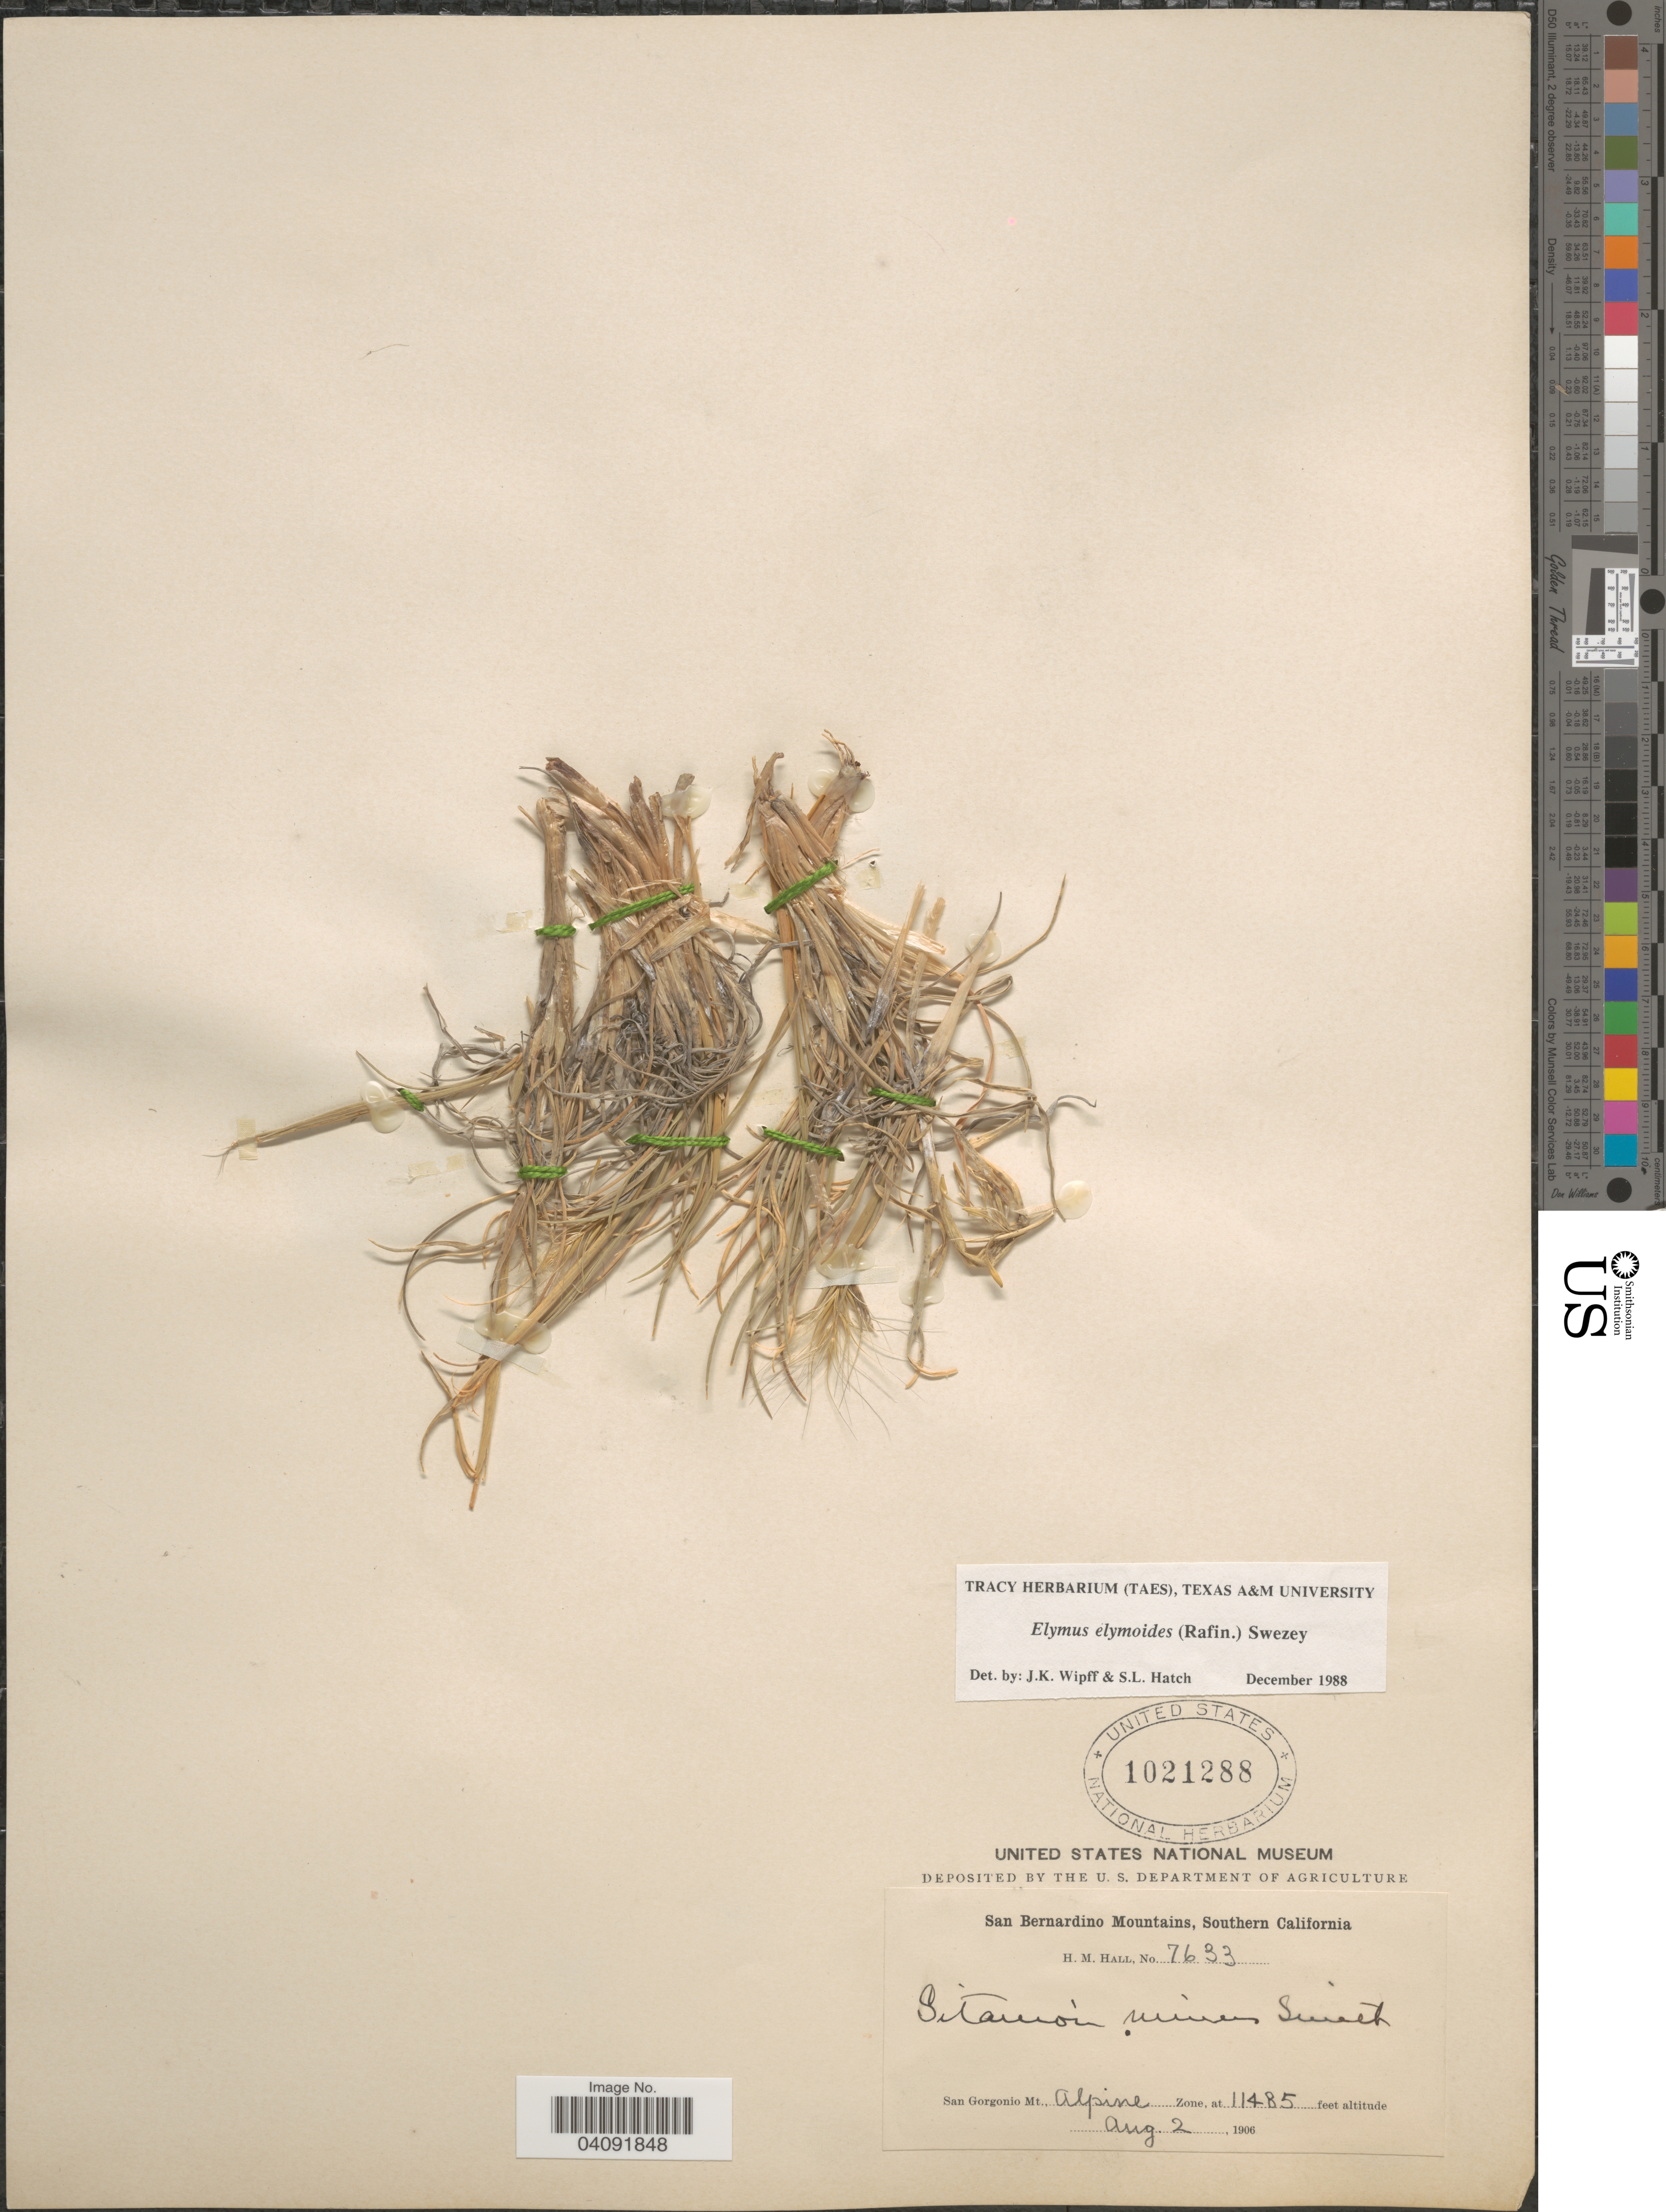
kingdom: Plantae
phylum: Tracheophyta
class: Liliopsida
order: Poales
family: Poaceae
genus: Elymus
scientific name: Elymus elymoides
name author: (Raf.) Swezey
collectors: H. M. Hall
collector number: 7633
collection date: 1906-08-02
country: United States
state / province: California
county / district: San Bernardino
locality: San Bernardino Mountains, Southern California. San Gorgonio Mt., Alpine Zone.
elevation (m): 3501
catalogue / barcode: US 1021288